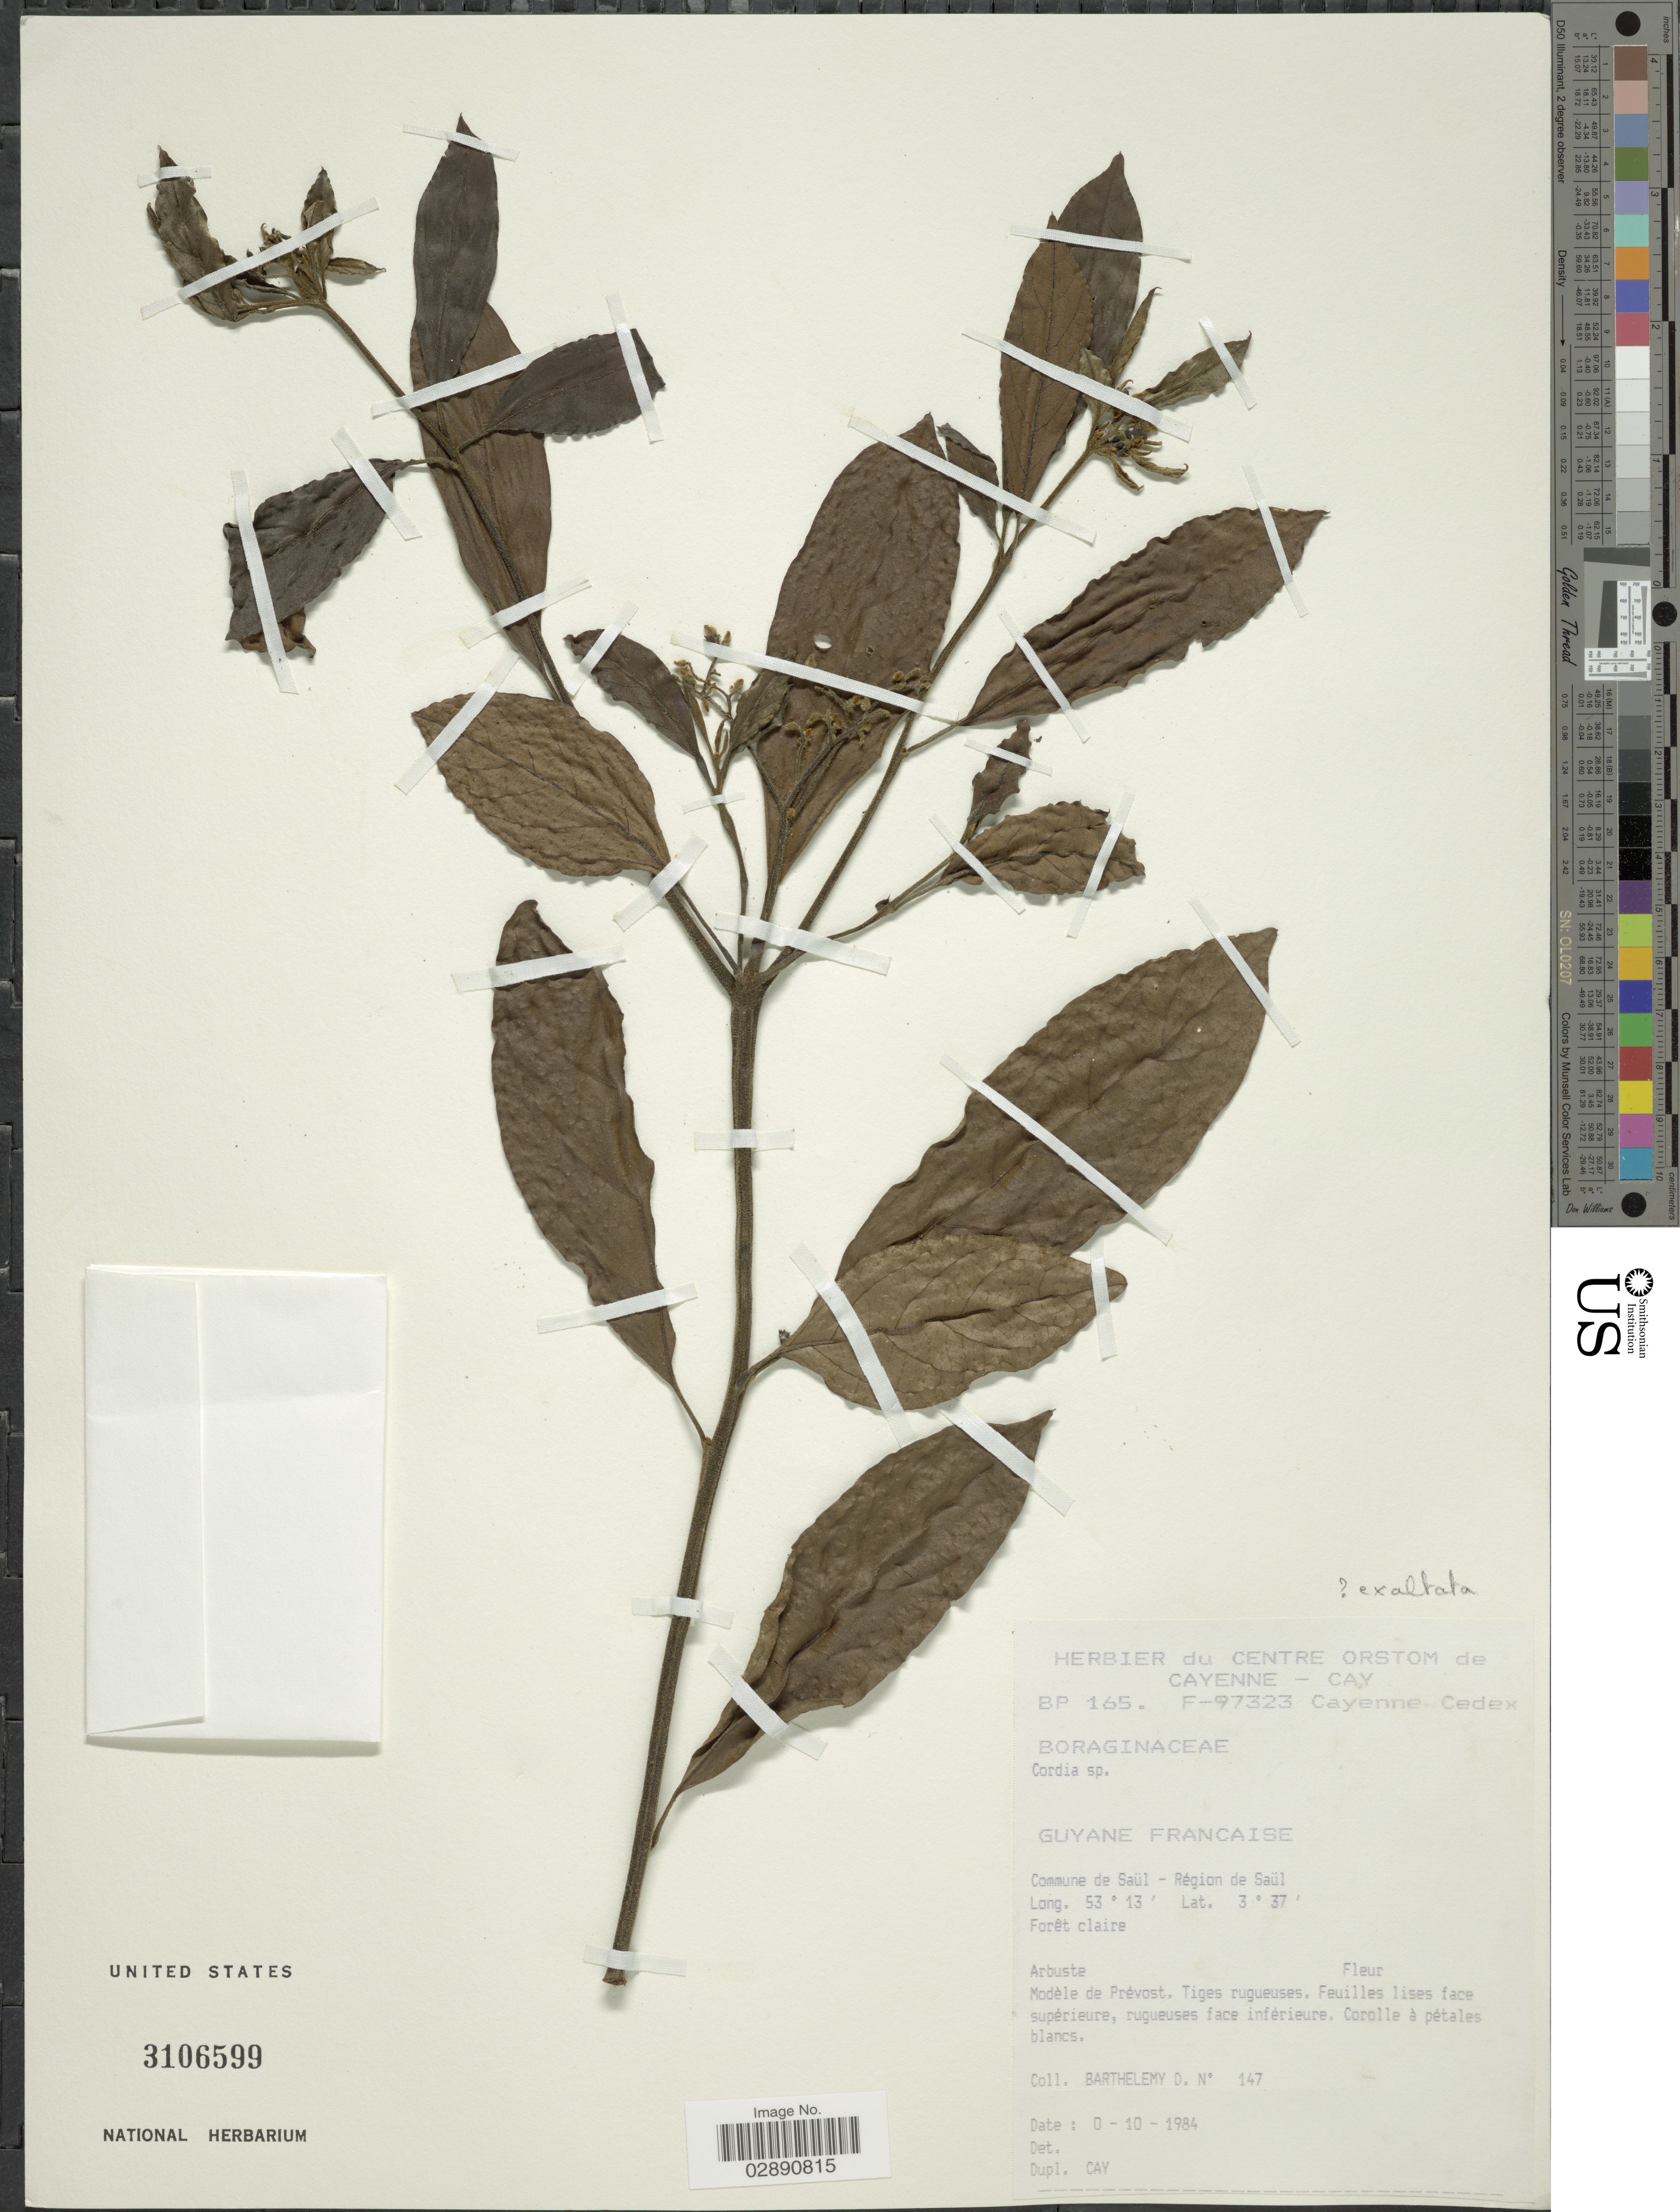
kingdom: Plantae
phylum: Tracheophyta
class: Magnoliopsida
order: Boraginales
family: Cordiaceae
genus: Cordia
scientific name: Cordia exaltata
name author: Lam.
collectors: D. Barthelémy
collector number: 147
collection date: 1984-10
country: French Guiana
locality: Guyane Francaise. Commune de Saül - Région de Saül.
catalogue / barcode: US 3106599